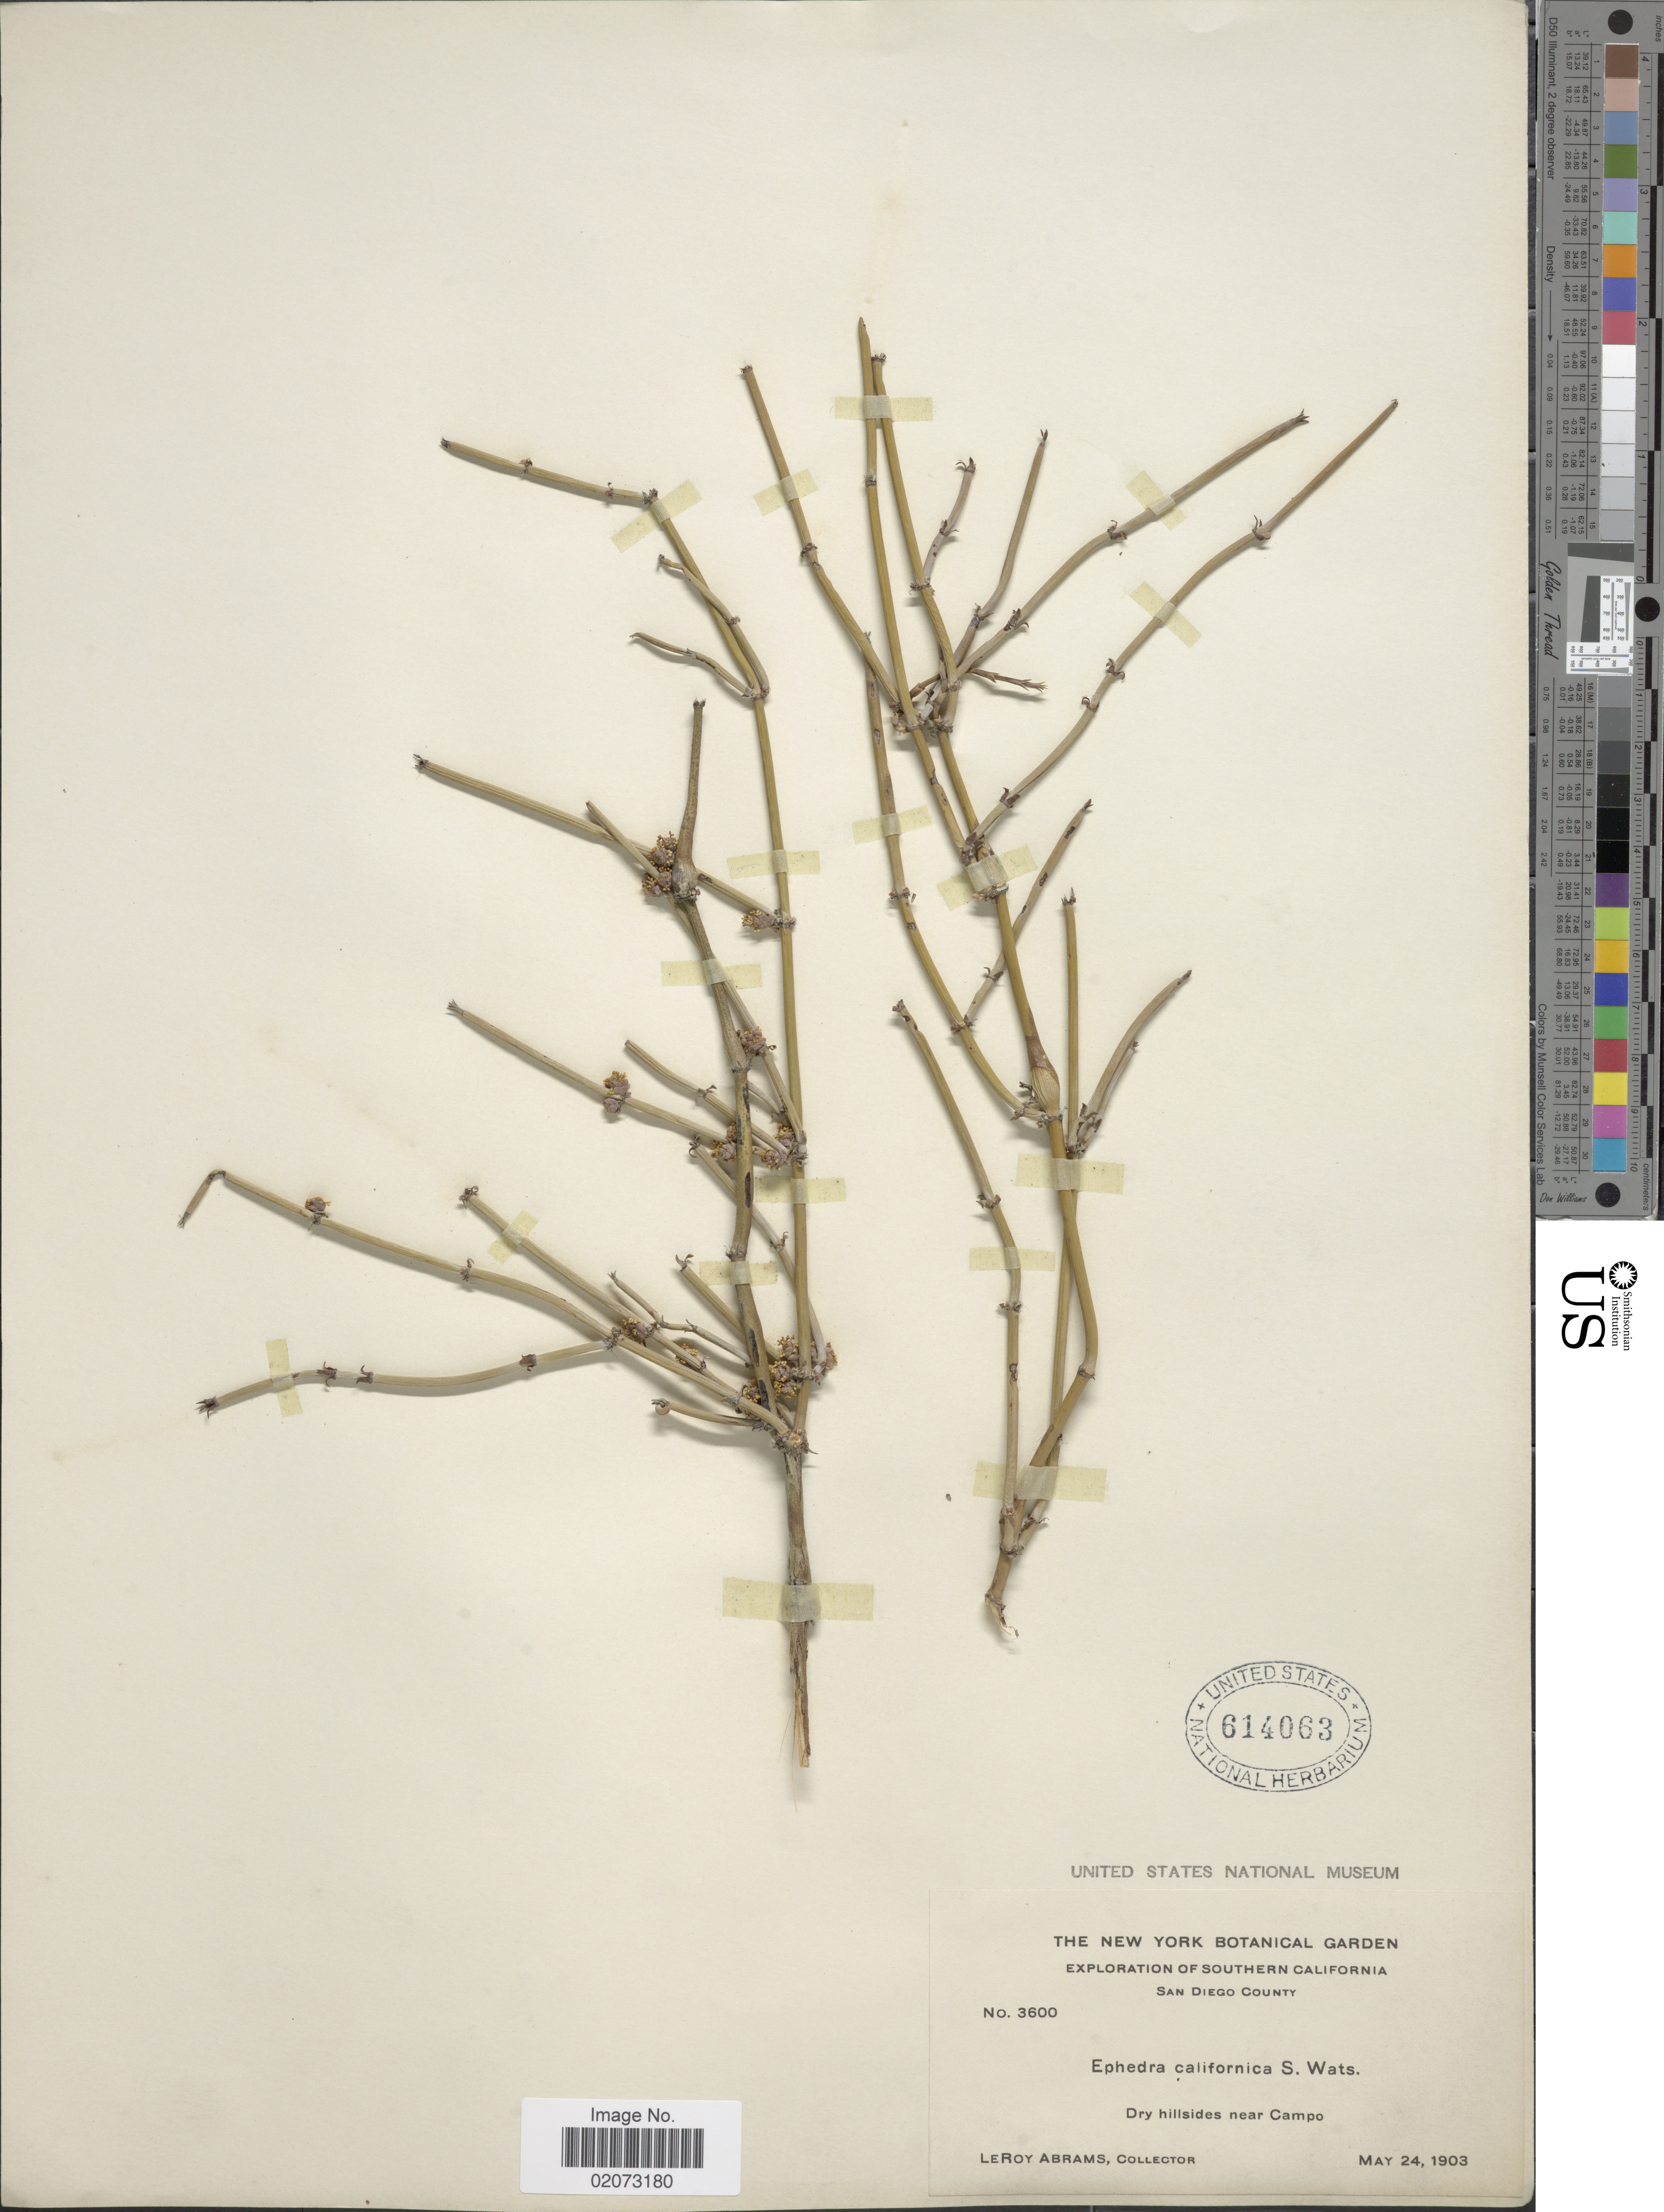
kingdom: Plantae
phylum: Tracheophyta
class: Gnetopsida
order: Ephedrales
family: Ephedraceae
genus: Ephedra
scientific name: Ephedra californica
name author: S. Watson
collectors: L. Abrams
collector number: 3600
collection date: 1903-05-24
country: United States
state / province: California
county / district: San Diego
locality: Southern California. San Diego County. near Campo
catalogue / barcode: US 614063